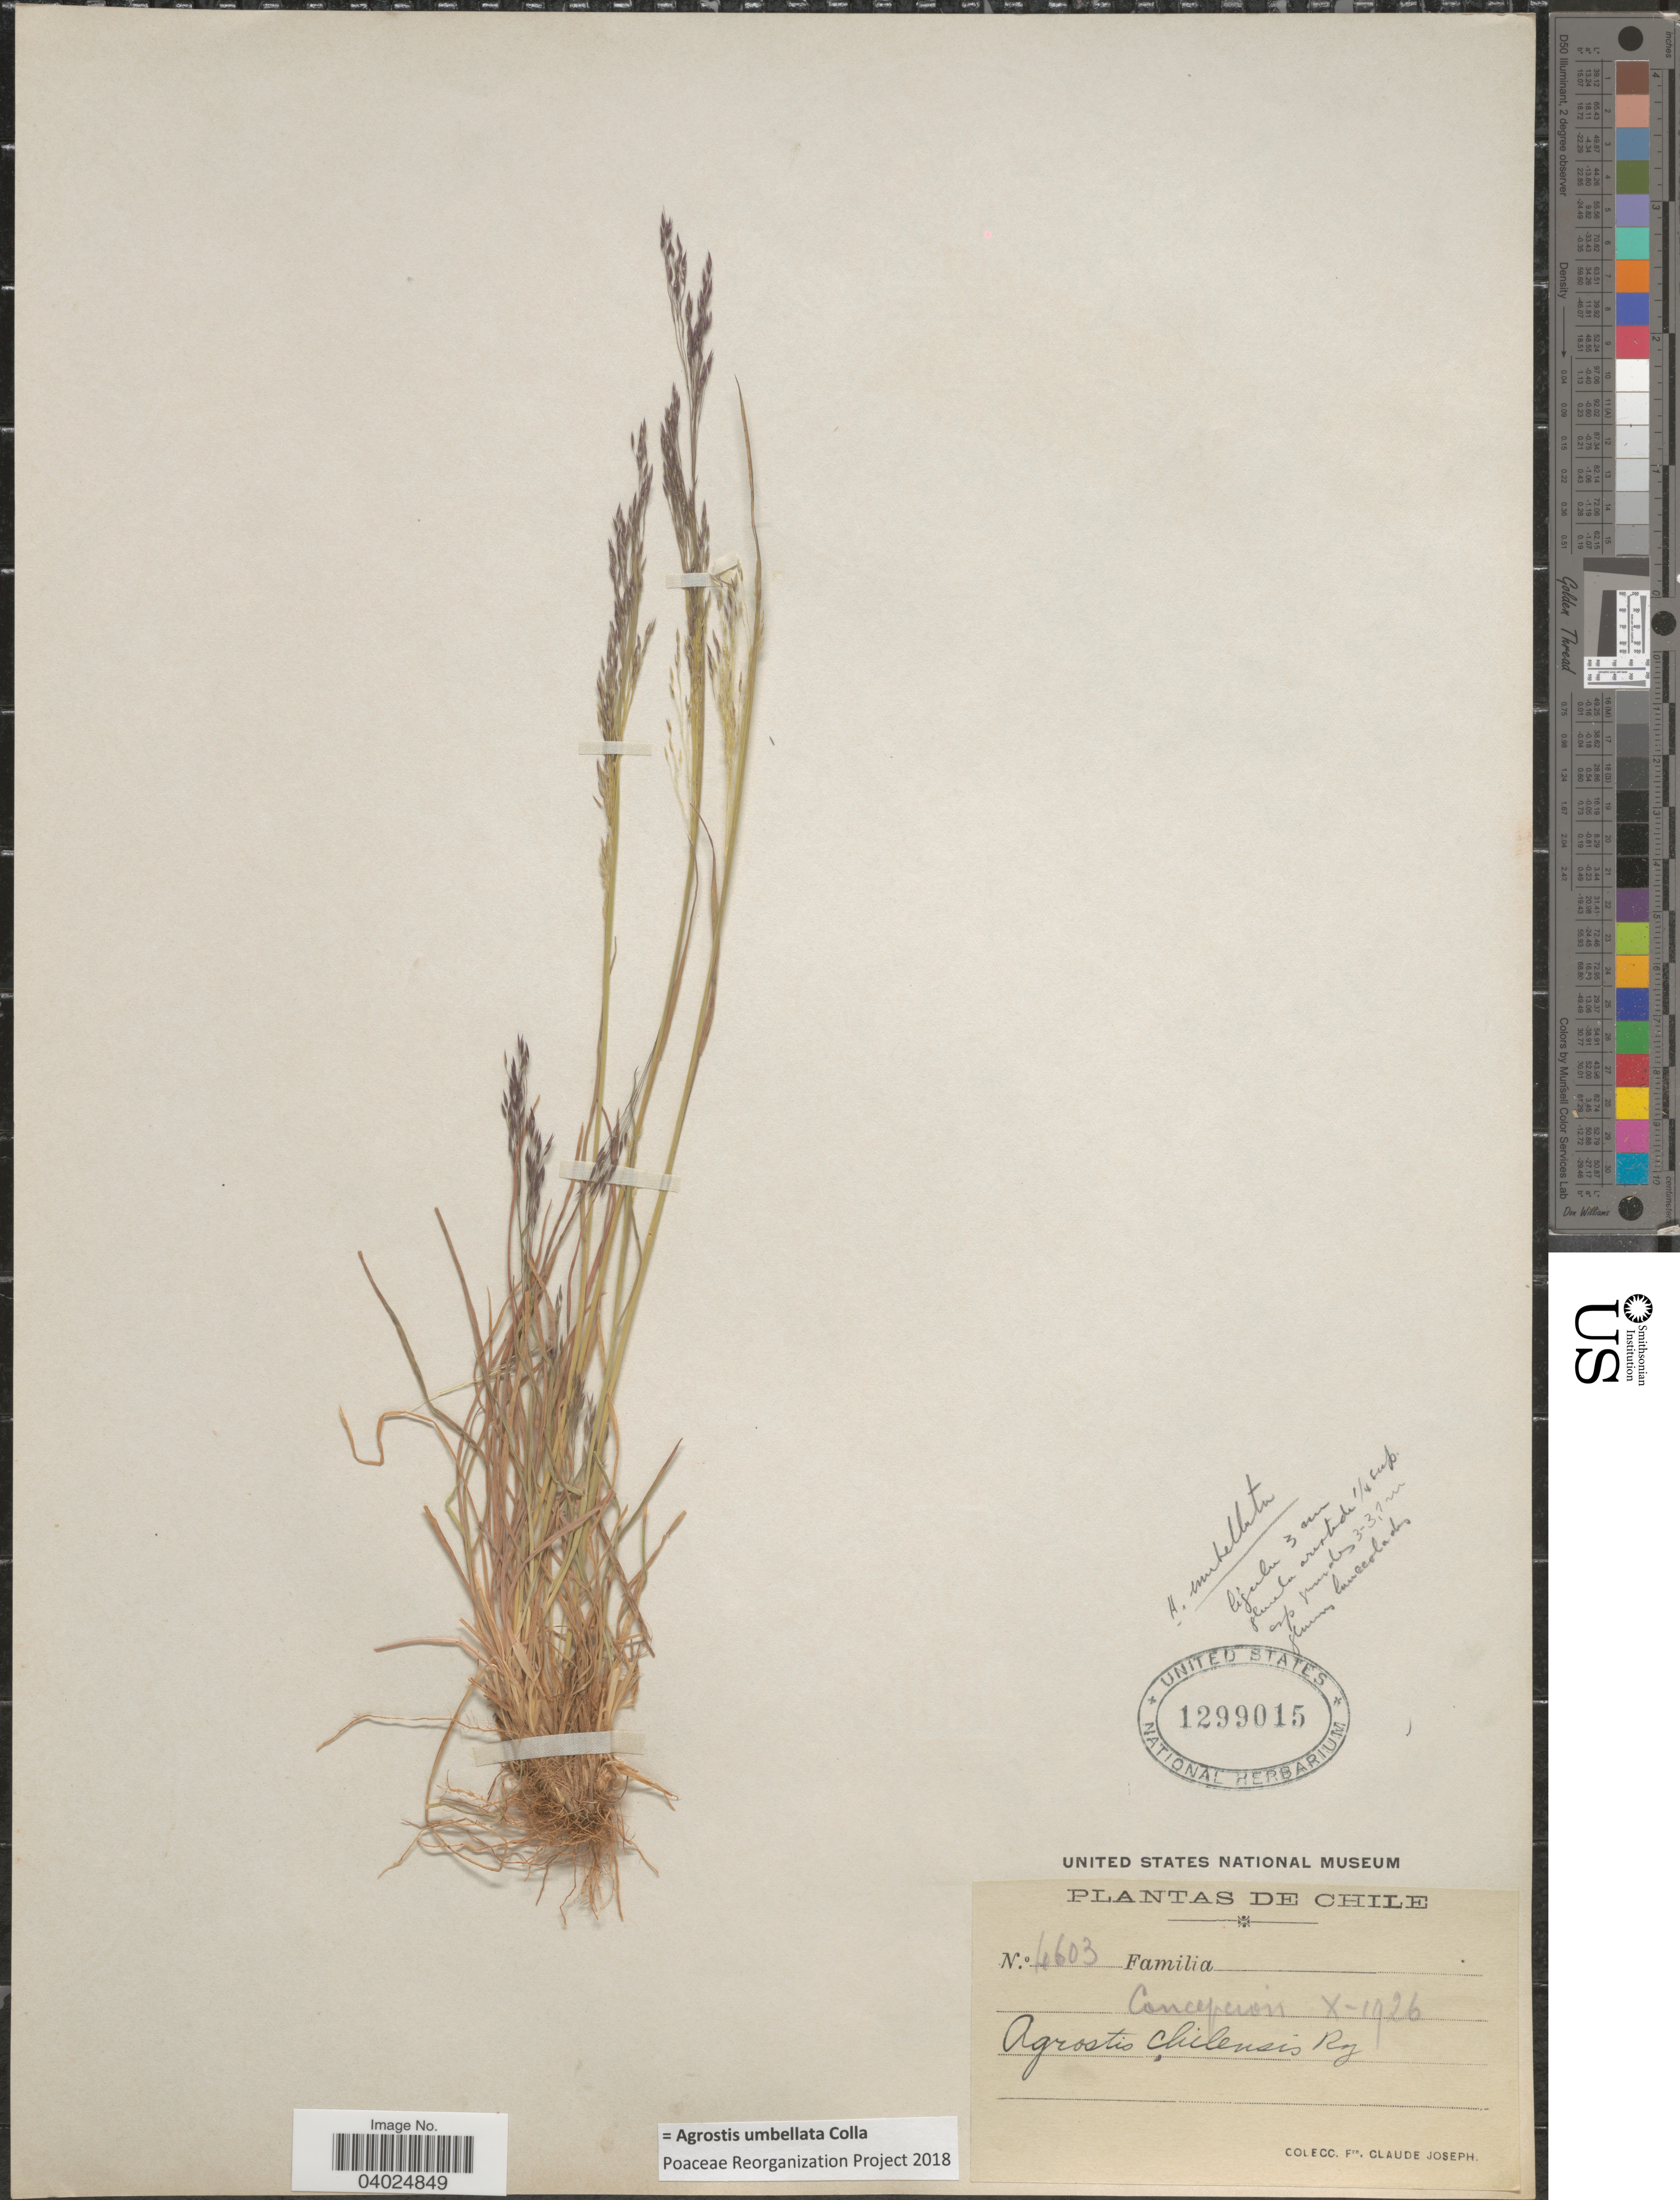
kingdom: Plantae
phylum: Tracheophyta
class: Liliopsida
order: Poales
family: Poaceae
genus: Agrostis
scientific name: Agrostis umbellata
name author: Colla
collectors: Bro. Claude-Joseph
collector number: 4603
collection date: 1926-10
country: Chile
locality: Concepcion.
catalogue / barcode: US 1299015